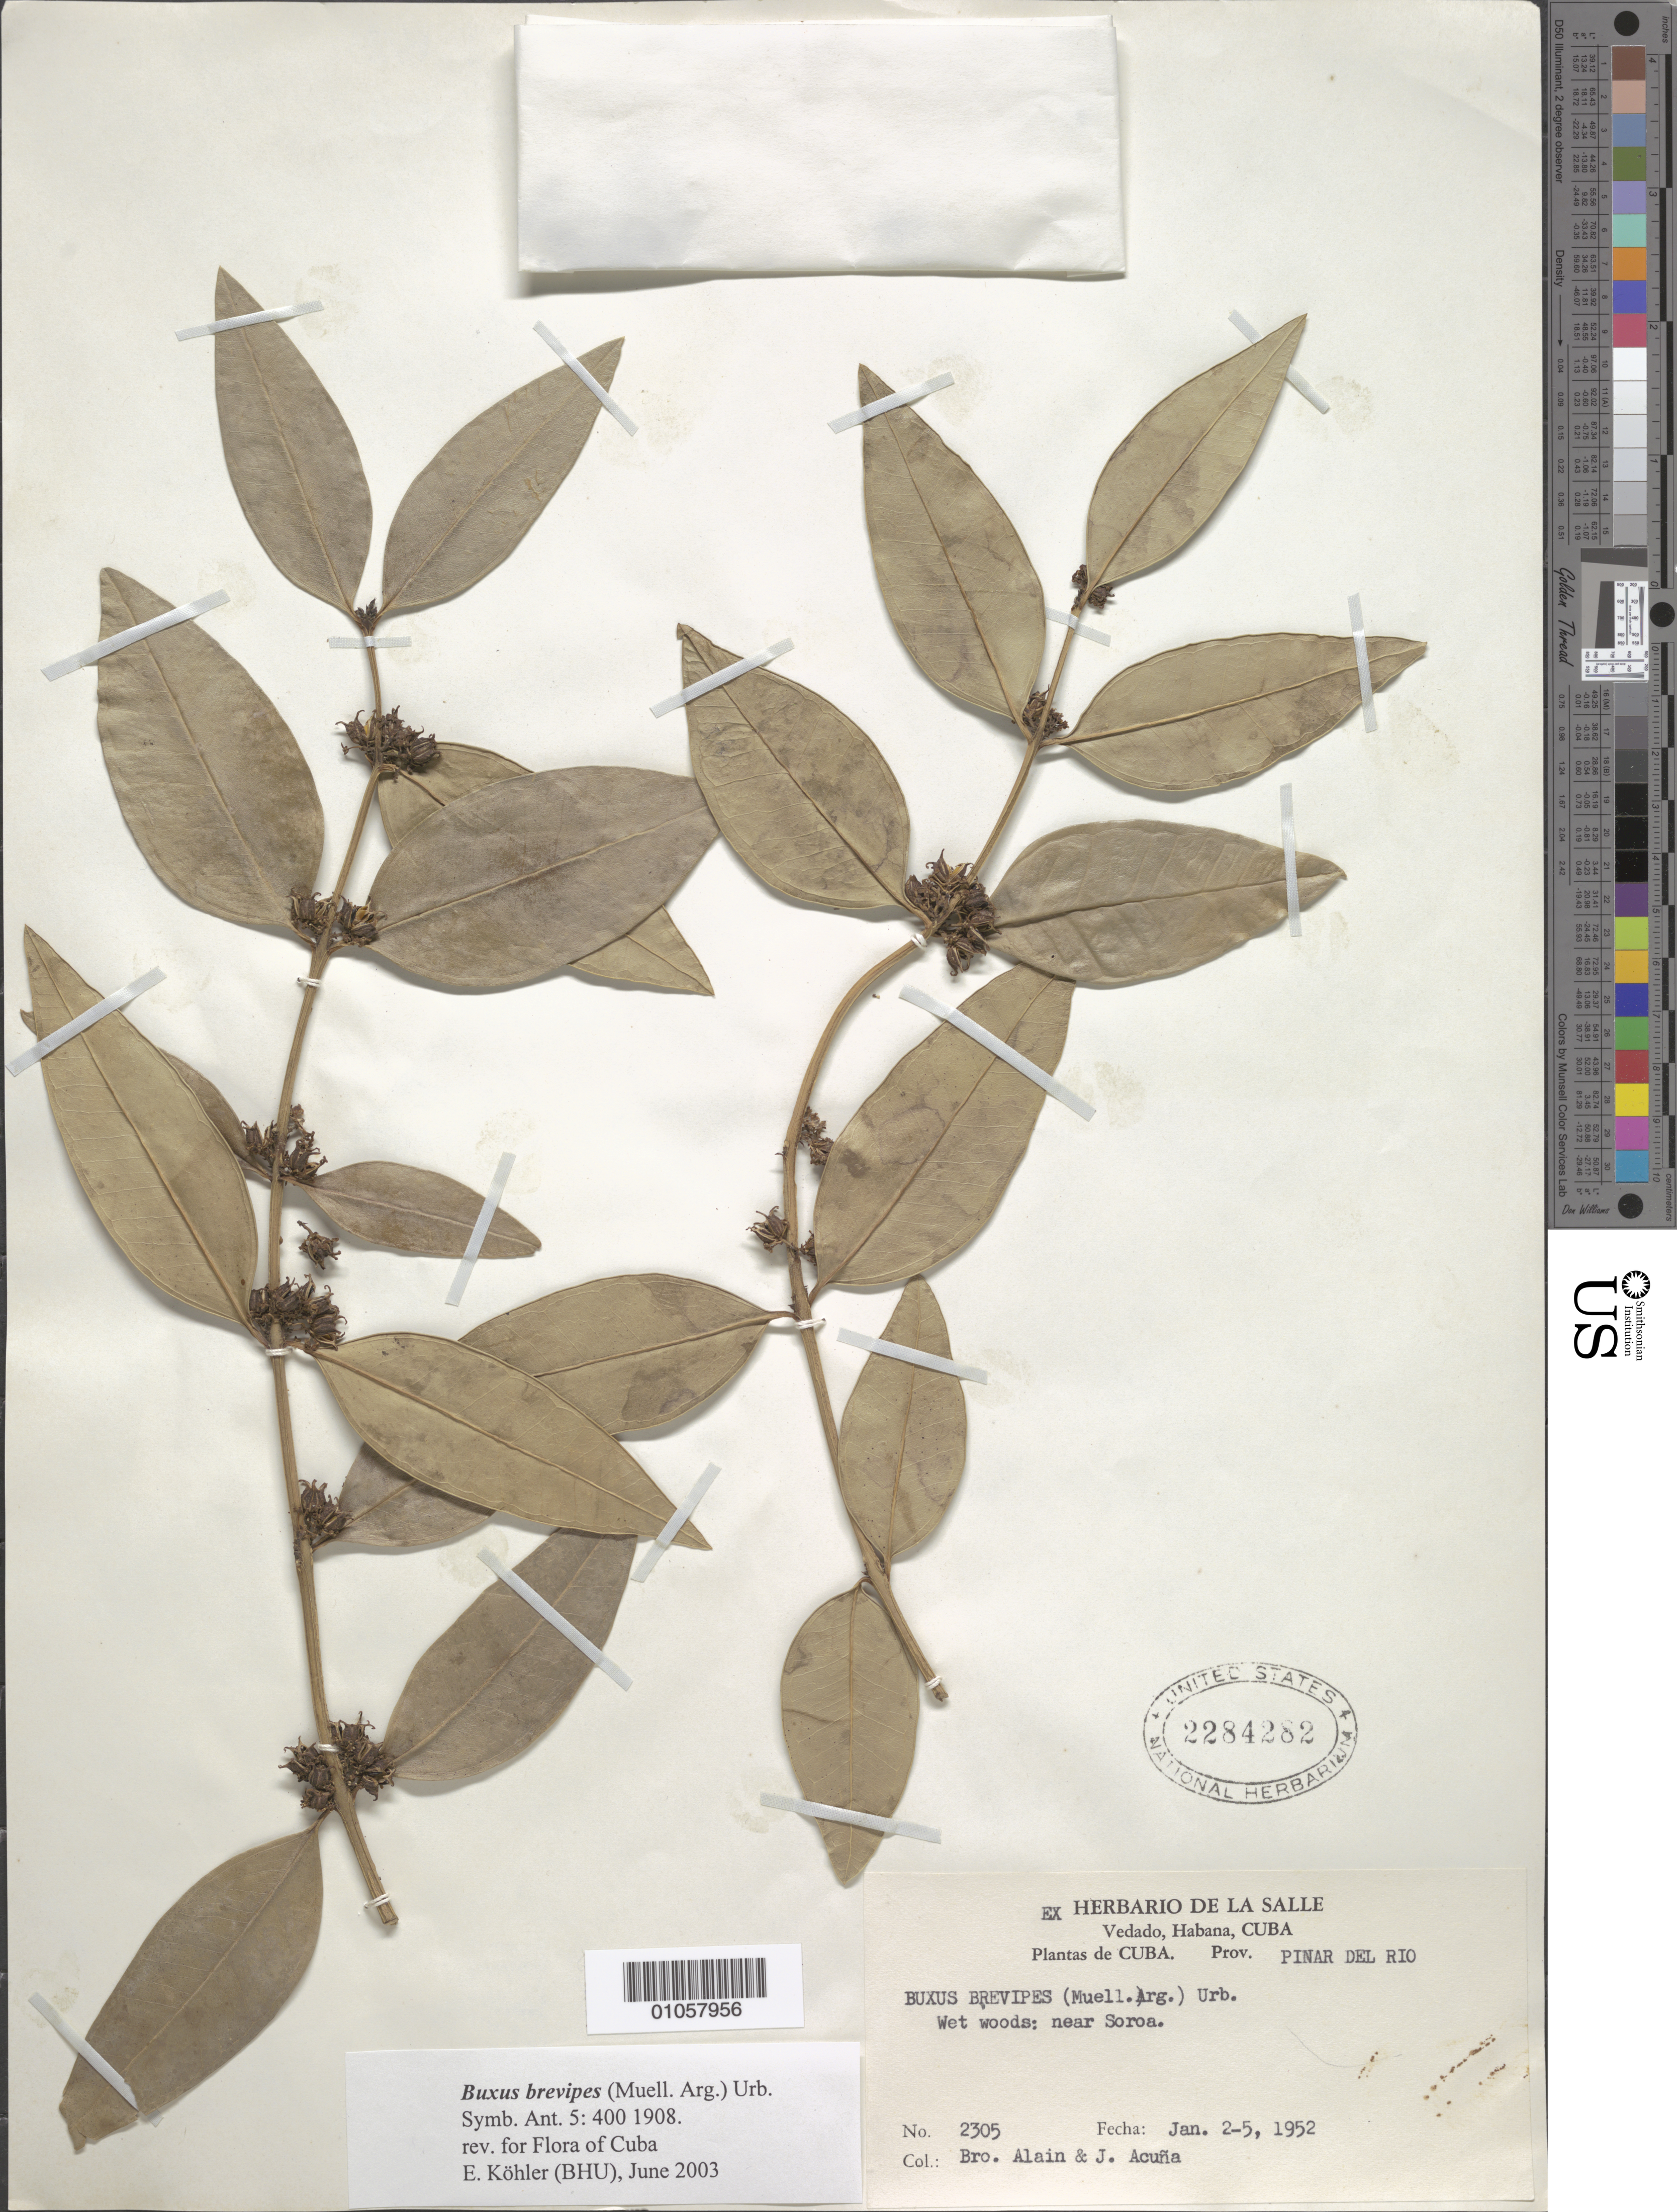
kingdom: Plantae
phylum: Tracheophyta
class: Magnoliopsida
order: Buxales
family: Buxaceae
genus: Buxus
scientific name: Buxus brevipes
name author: (Müll. Arg.) Urb.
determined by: Kohler, E.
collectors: A. H. Liogier & J. Acuña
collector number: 2305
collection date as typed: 02 Jan 1952 to 05 Jan 1952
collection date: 1952-01-02/1952-01-05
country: Cuba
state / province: Pinar del Rio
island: Cuba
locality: Soroa, near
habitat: Wet woods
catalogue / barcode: US 2284282